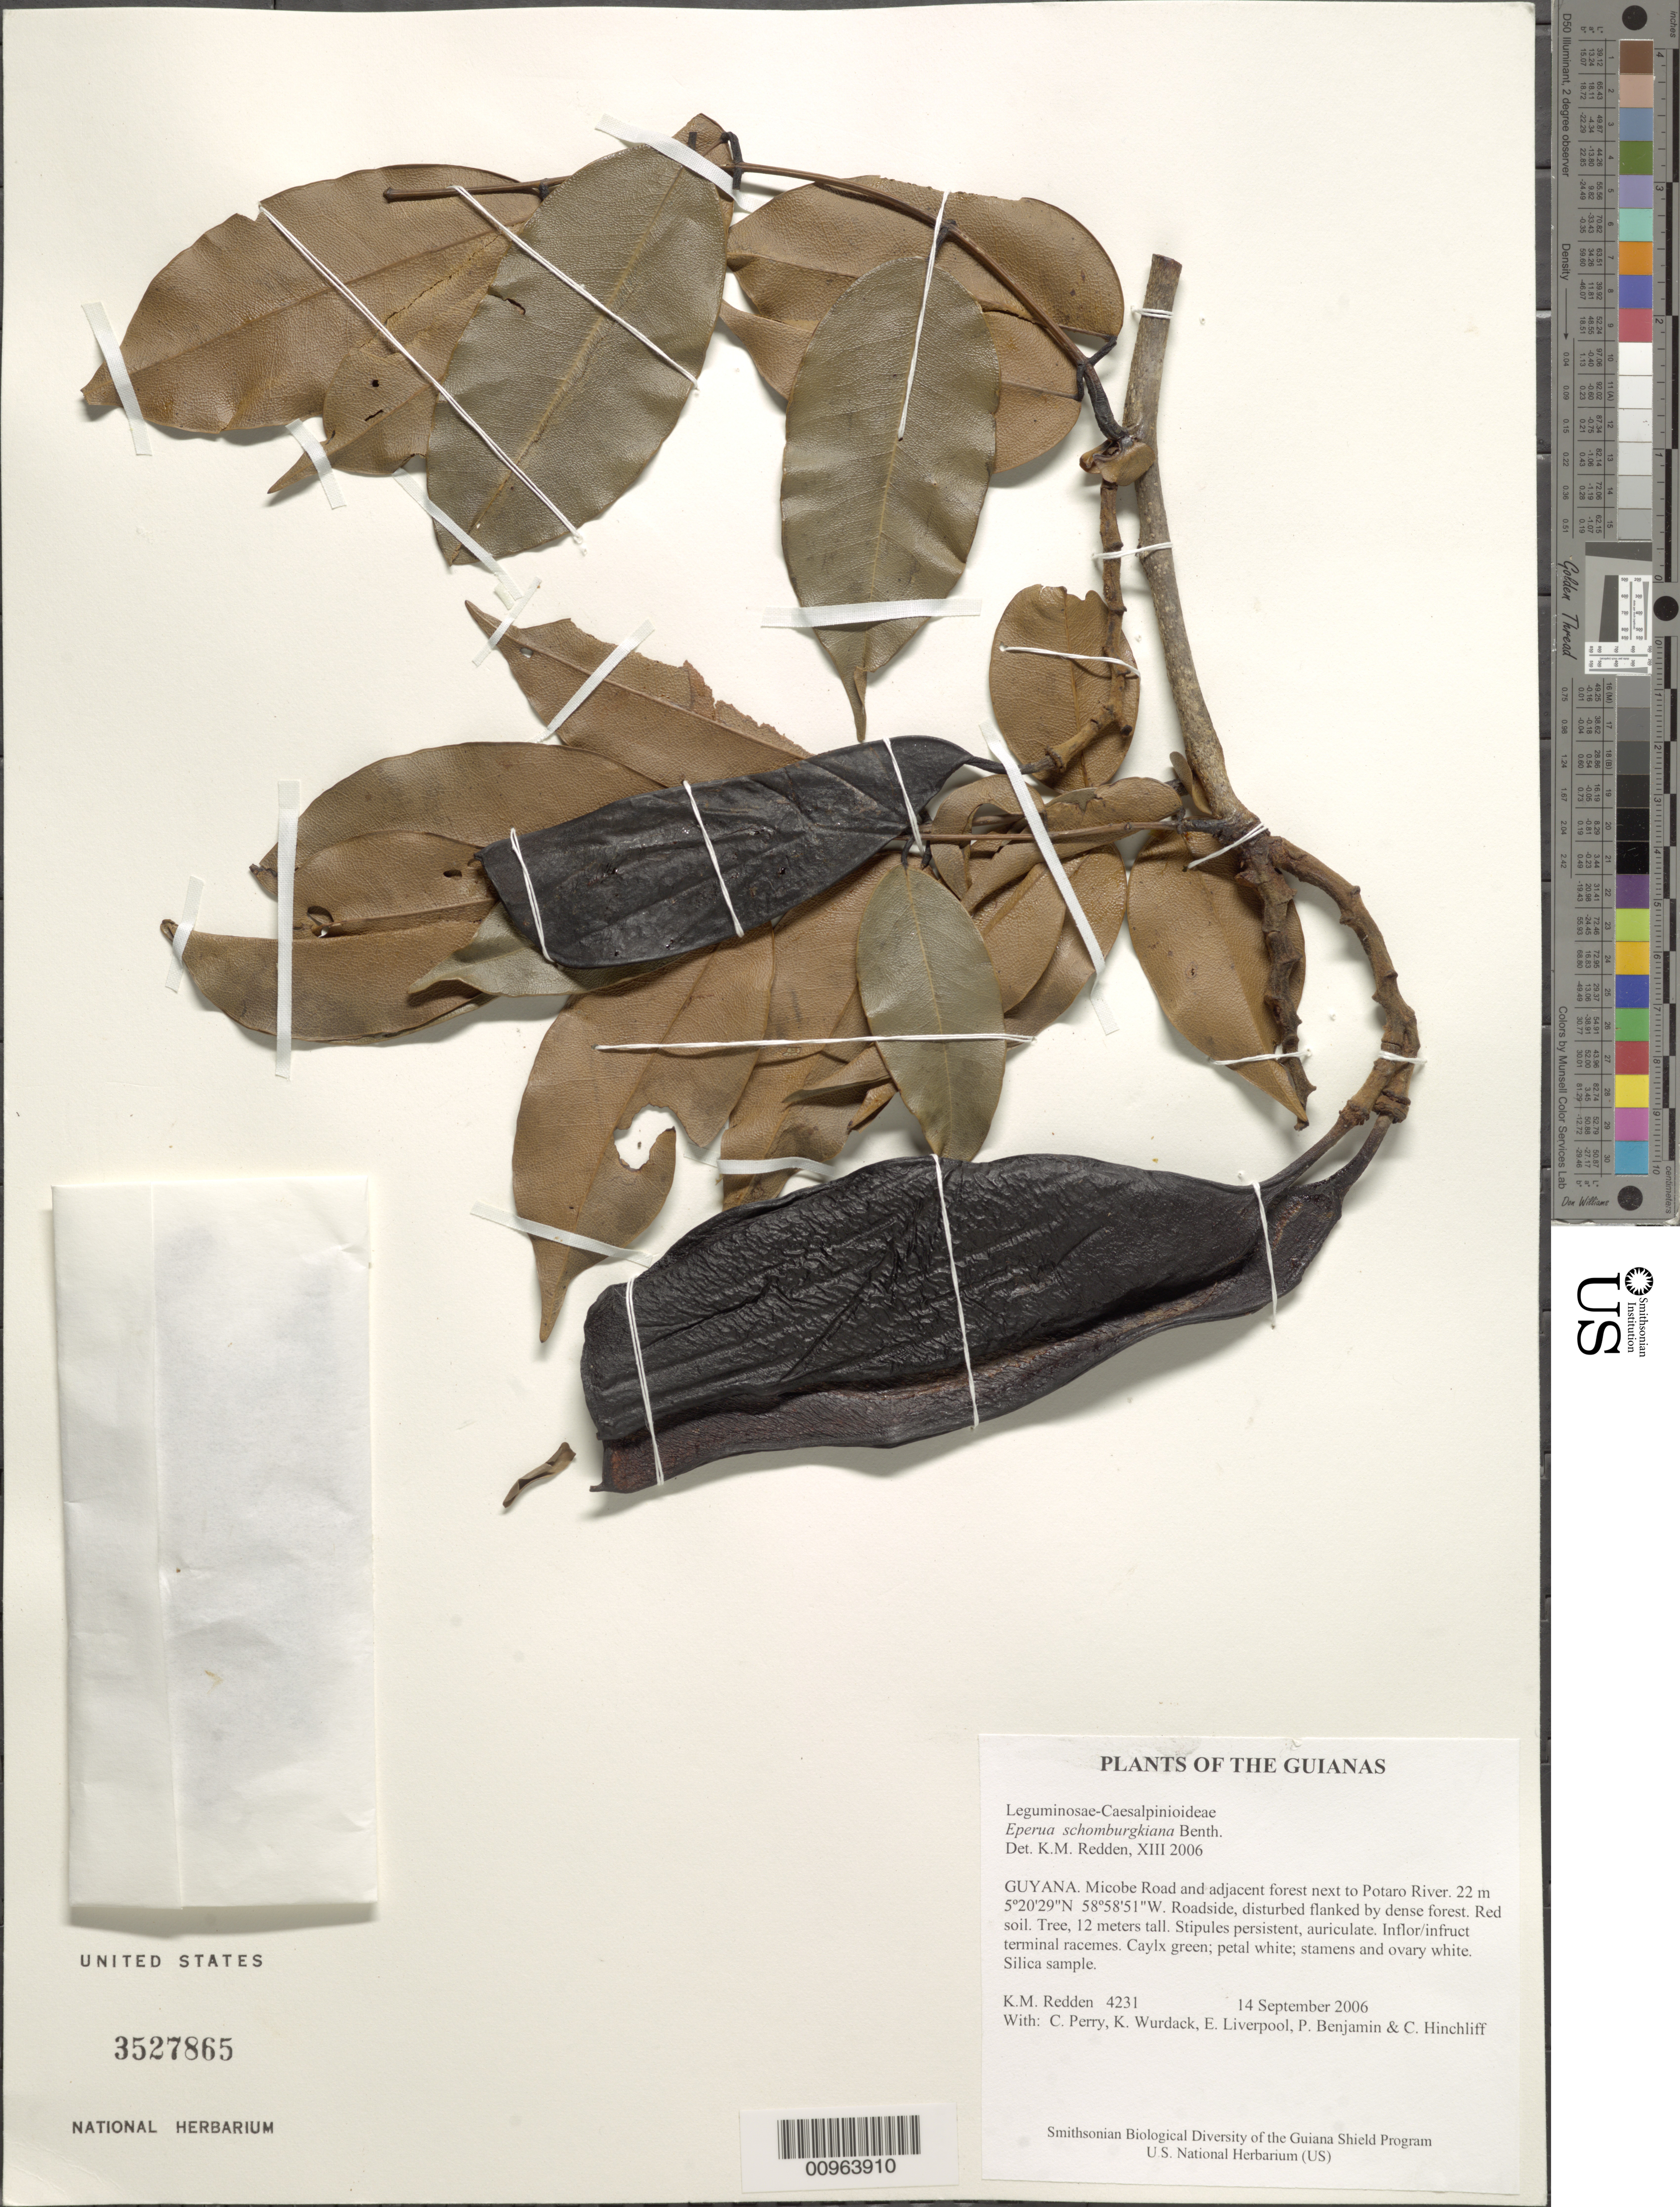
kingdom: Plantae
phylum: Tracheophyta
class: Magnoliopsida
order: Fabales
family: Fabaceae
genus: Eperua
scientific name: Eperua schomburgkiana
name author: Benth.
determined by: Redden, K. M.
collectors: K. M. Redden, C. Perry, K. Wurdack, E. Liverpool, P. Benjamin & C. E. Hinchliff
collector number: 4231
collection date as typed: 14 September 2006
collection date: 2006-09-14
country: Guyana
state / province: Potaro-Siparuni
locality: Micobe Road and adjacent forest next to Potaro River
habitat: Roadside, disturbed, flanked by dense forest. Red soil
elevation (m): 22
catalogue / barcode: US 3527865